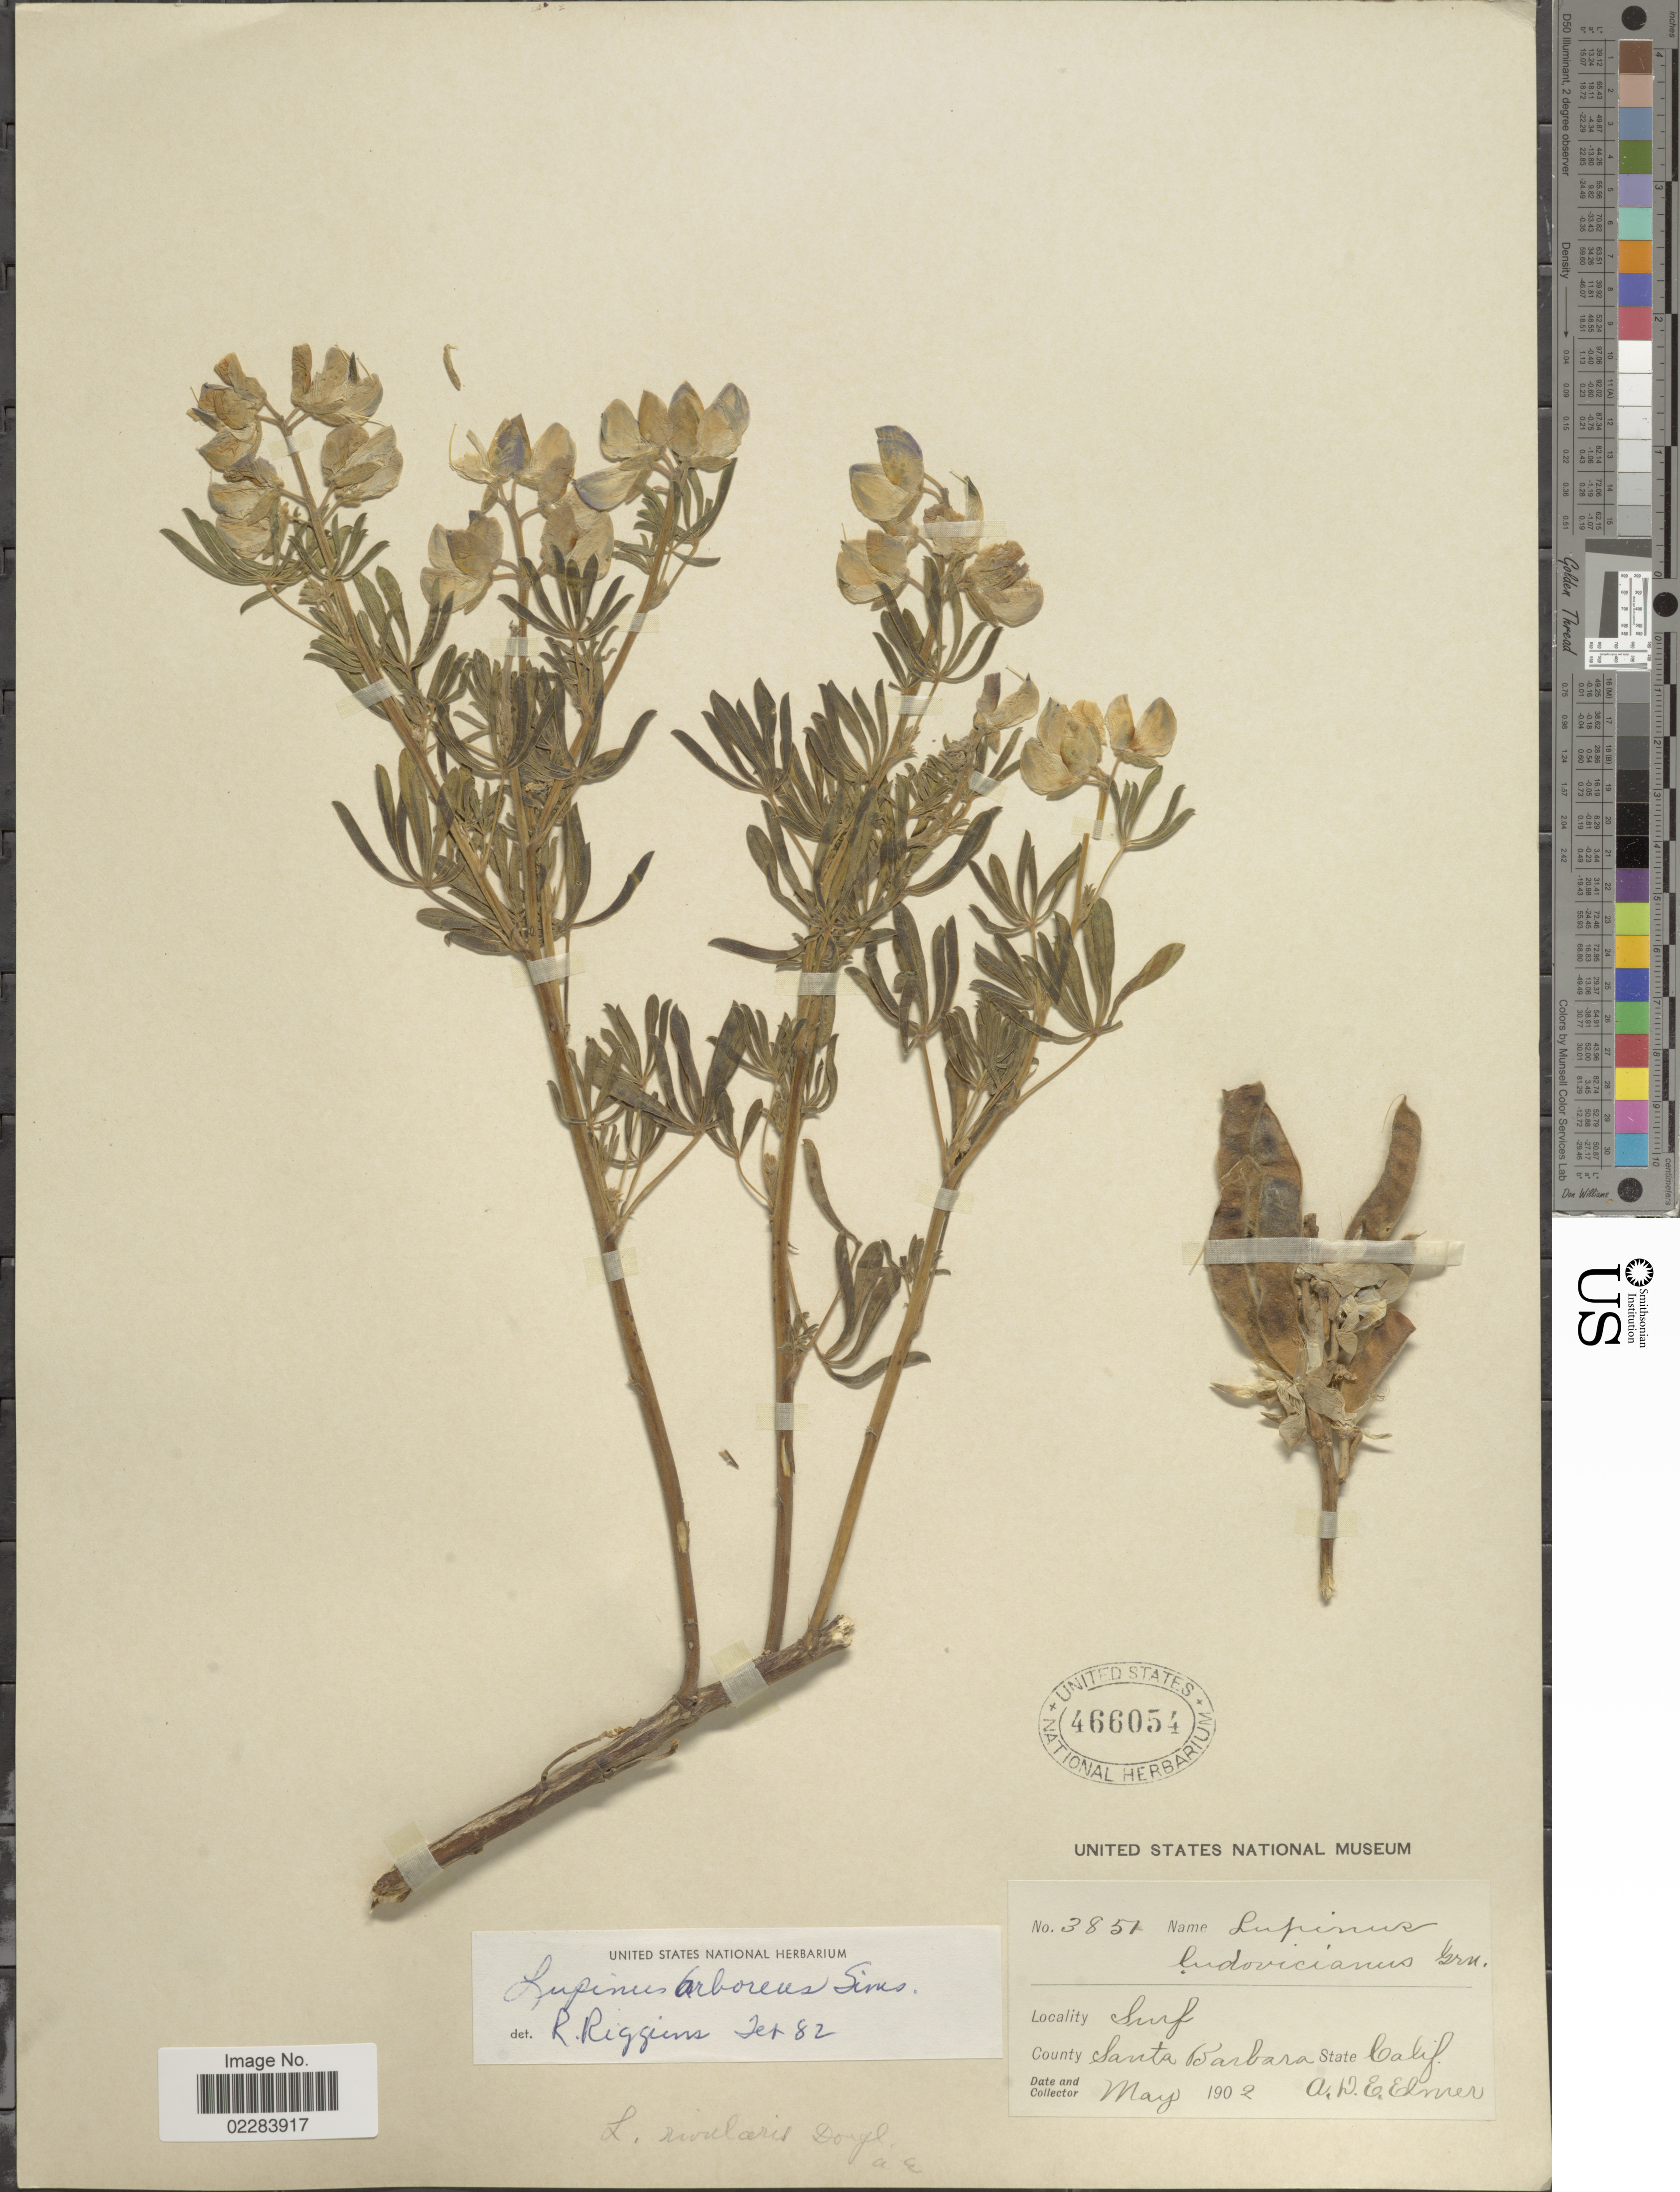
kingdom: Plantae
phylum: Tracheophyta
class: Magnoliopsida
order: Fabales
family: Fabaceae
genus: Lupinus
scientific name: Lupinus arboreus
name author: Sims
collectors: A. D. E. Elmer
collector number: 3851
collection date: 1902-05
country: United States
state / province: California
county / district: Santa Barbara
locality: Surf. Santa Barbara County. Calif.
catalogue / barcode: US 466054